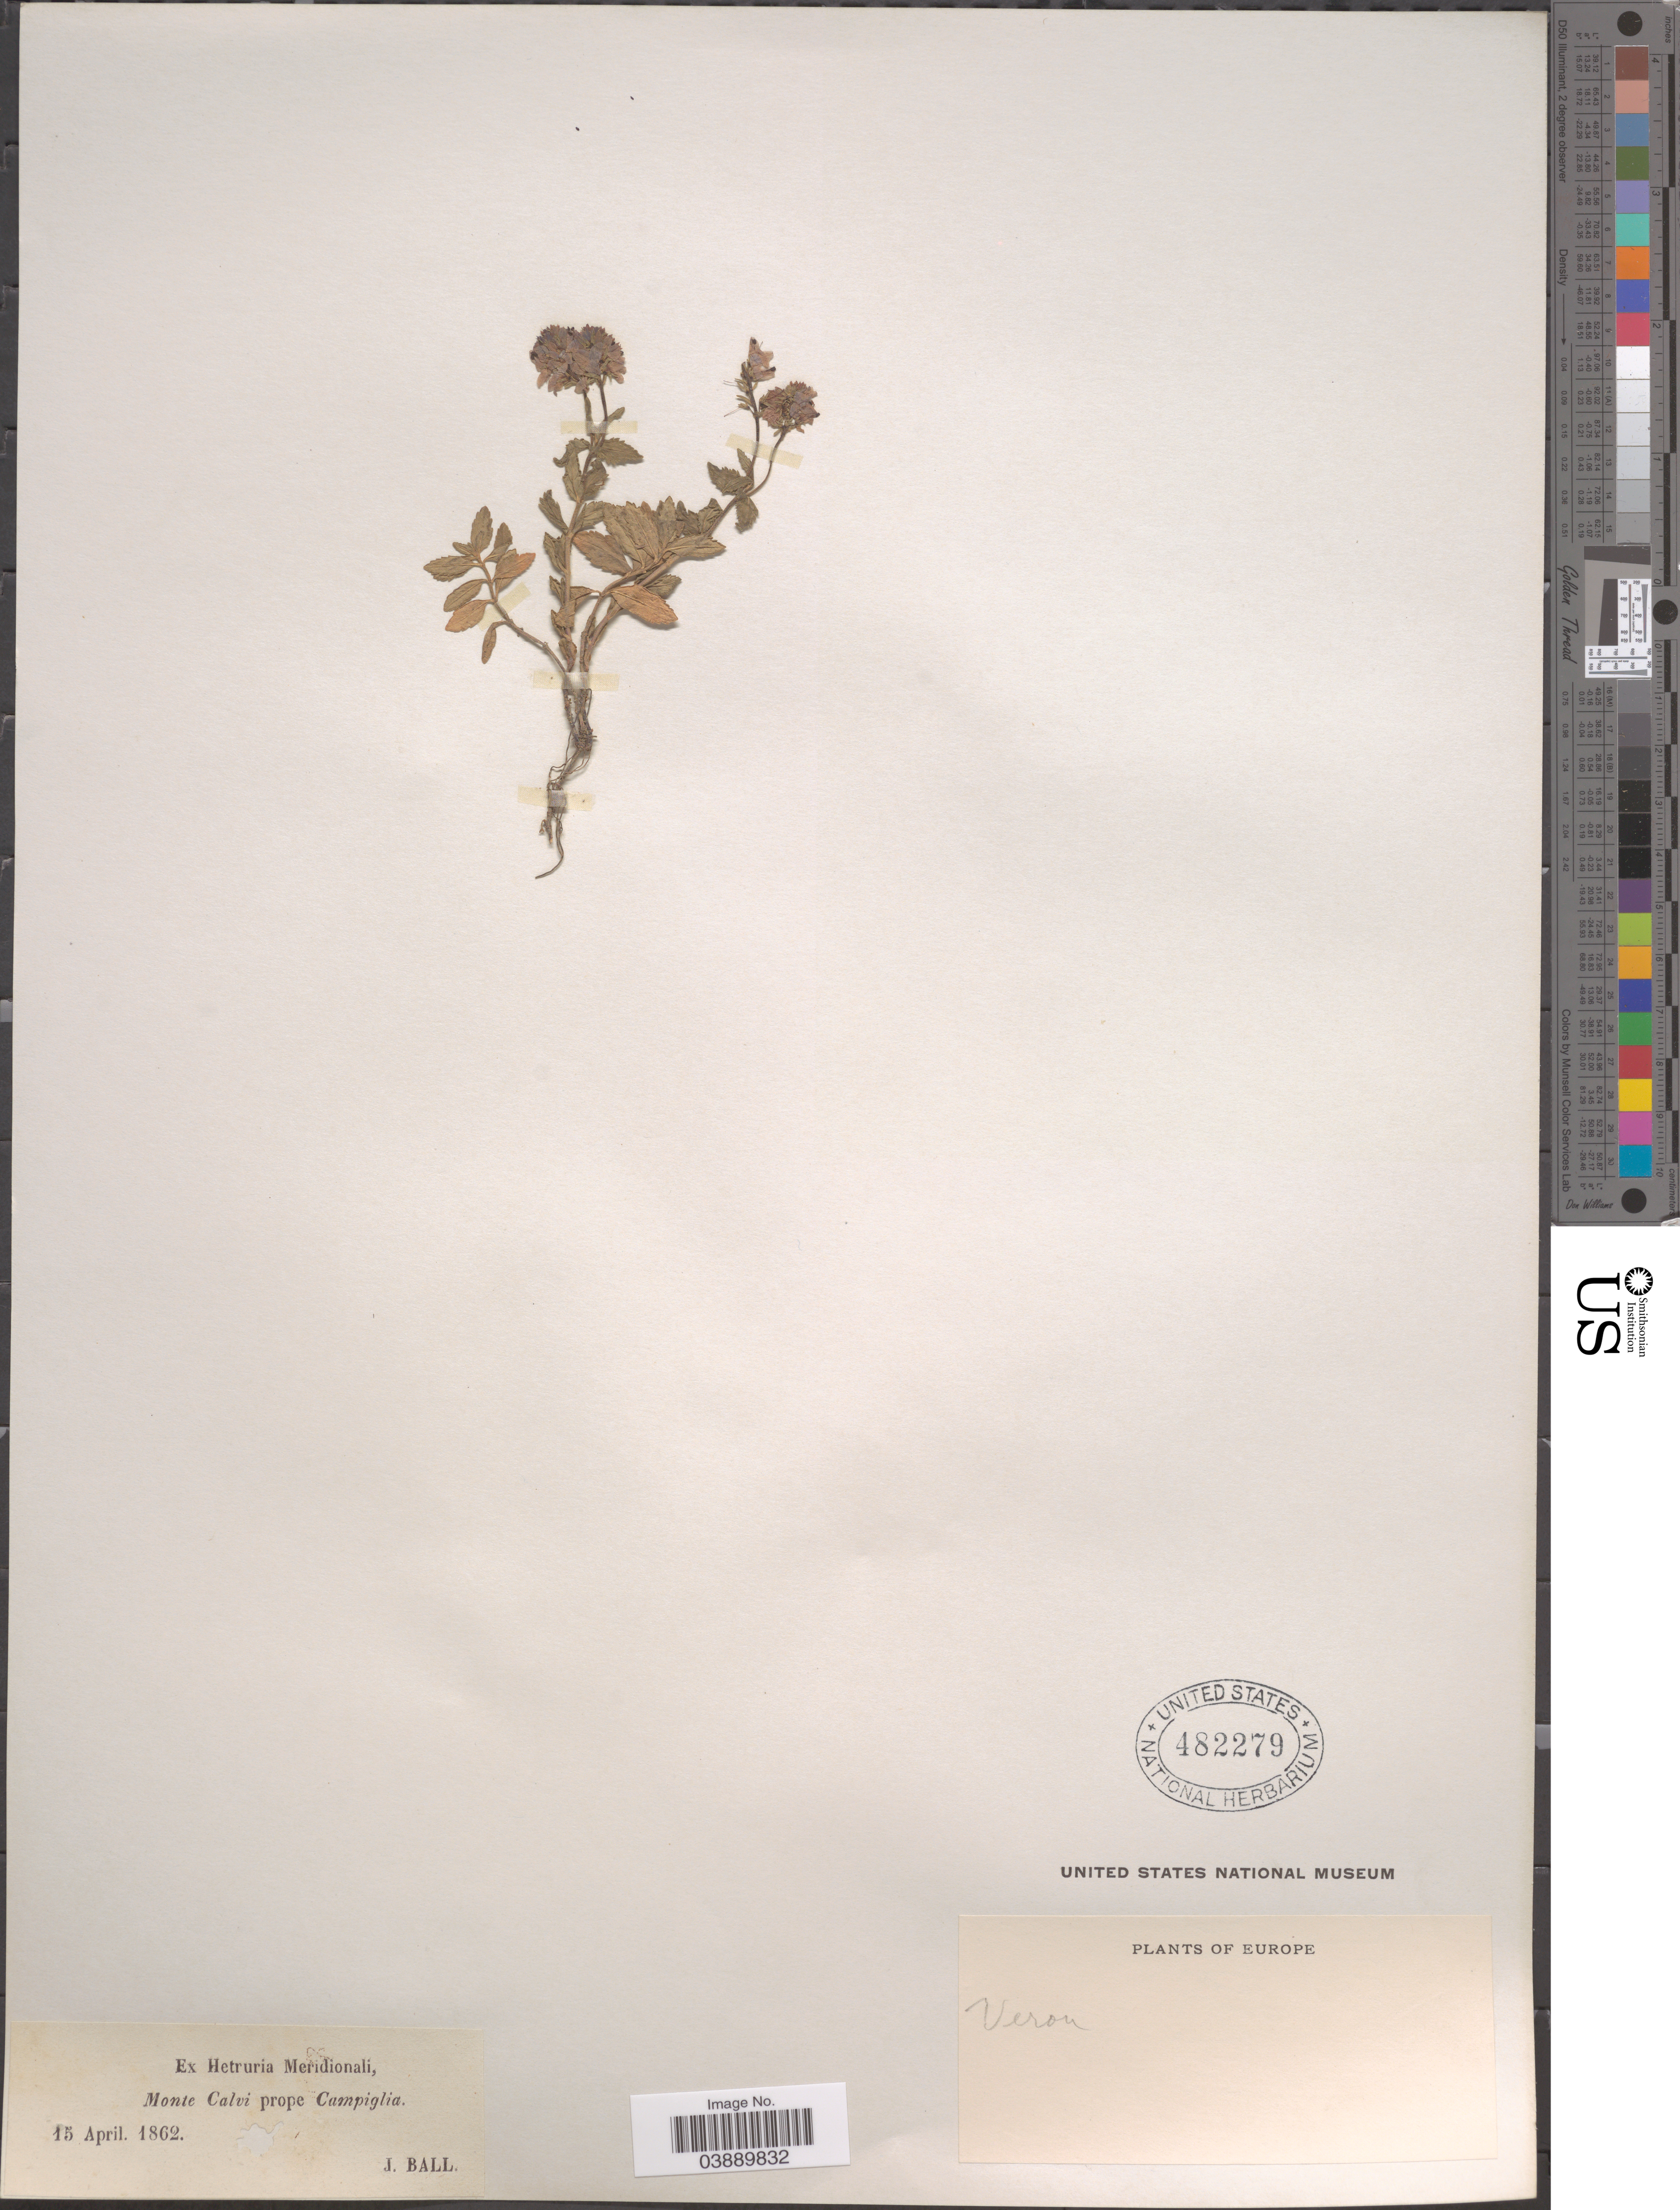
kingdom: Plantae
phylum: Tracheophyta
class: Magnoliopsida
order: Lamiales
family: Plantaginaceae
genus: Veronica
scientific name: Veronica prostrata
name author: L.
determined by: Albach, Dirk C.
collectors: J. Ball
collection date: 1862-04-15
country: Italy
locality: Ex Hetruria Meridionali, Monte Calvi prope Campiglia. Europe.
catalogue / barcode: US 482279